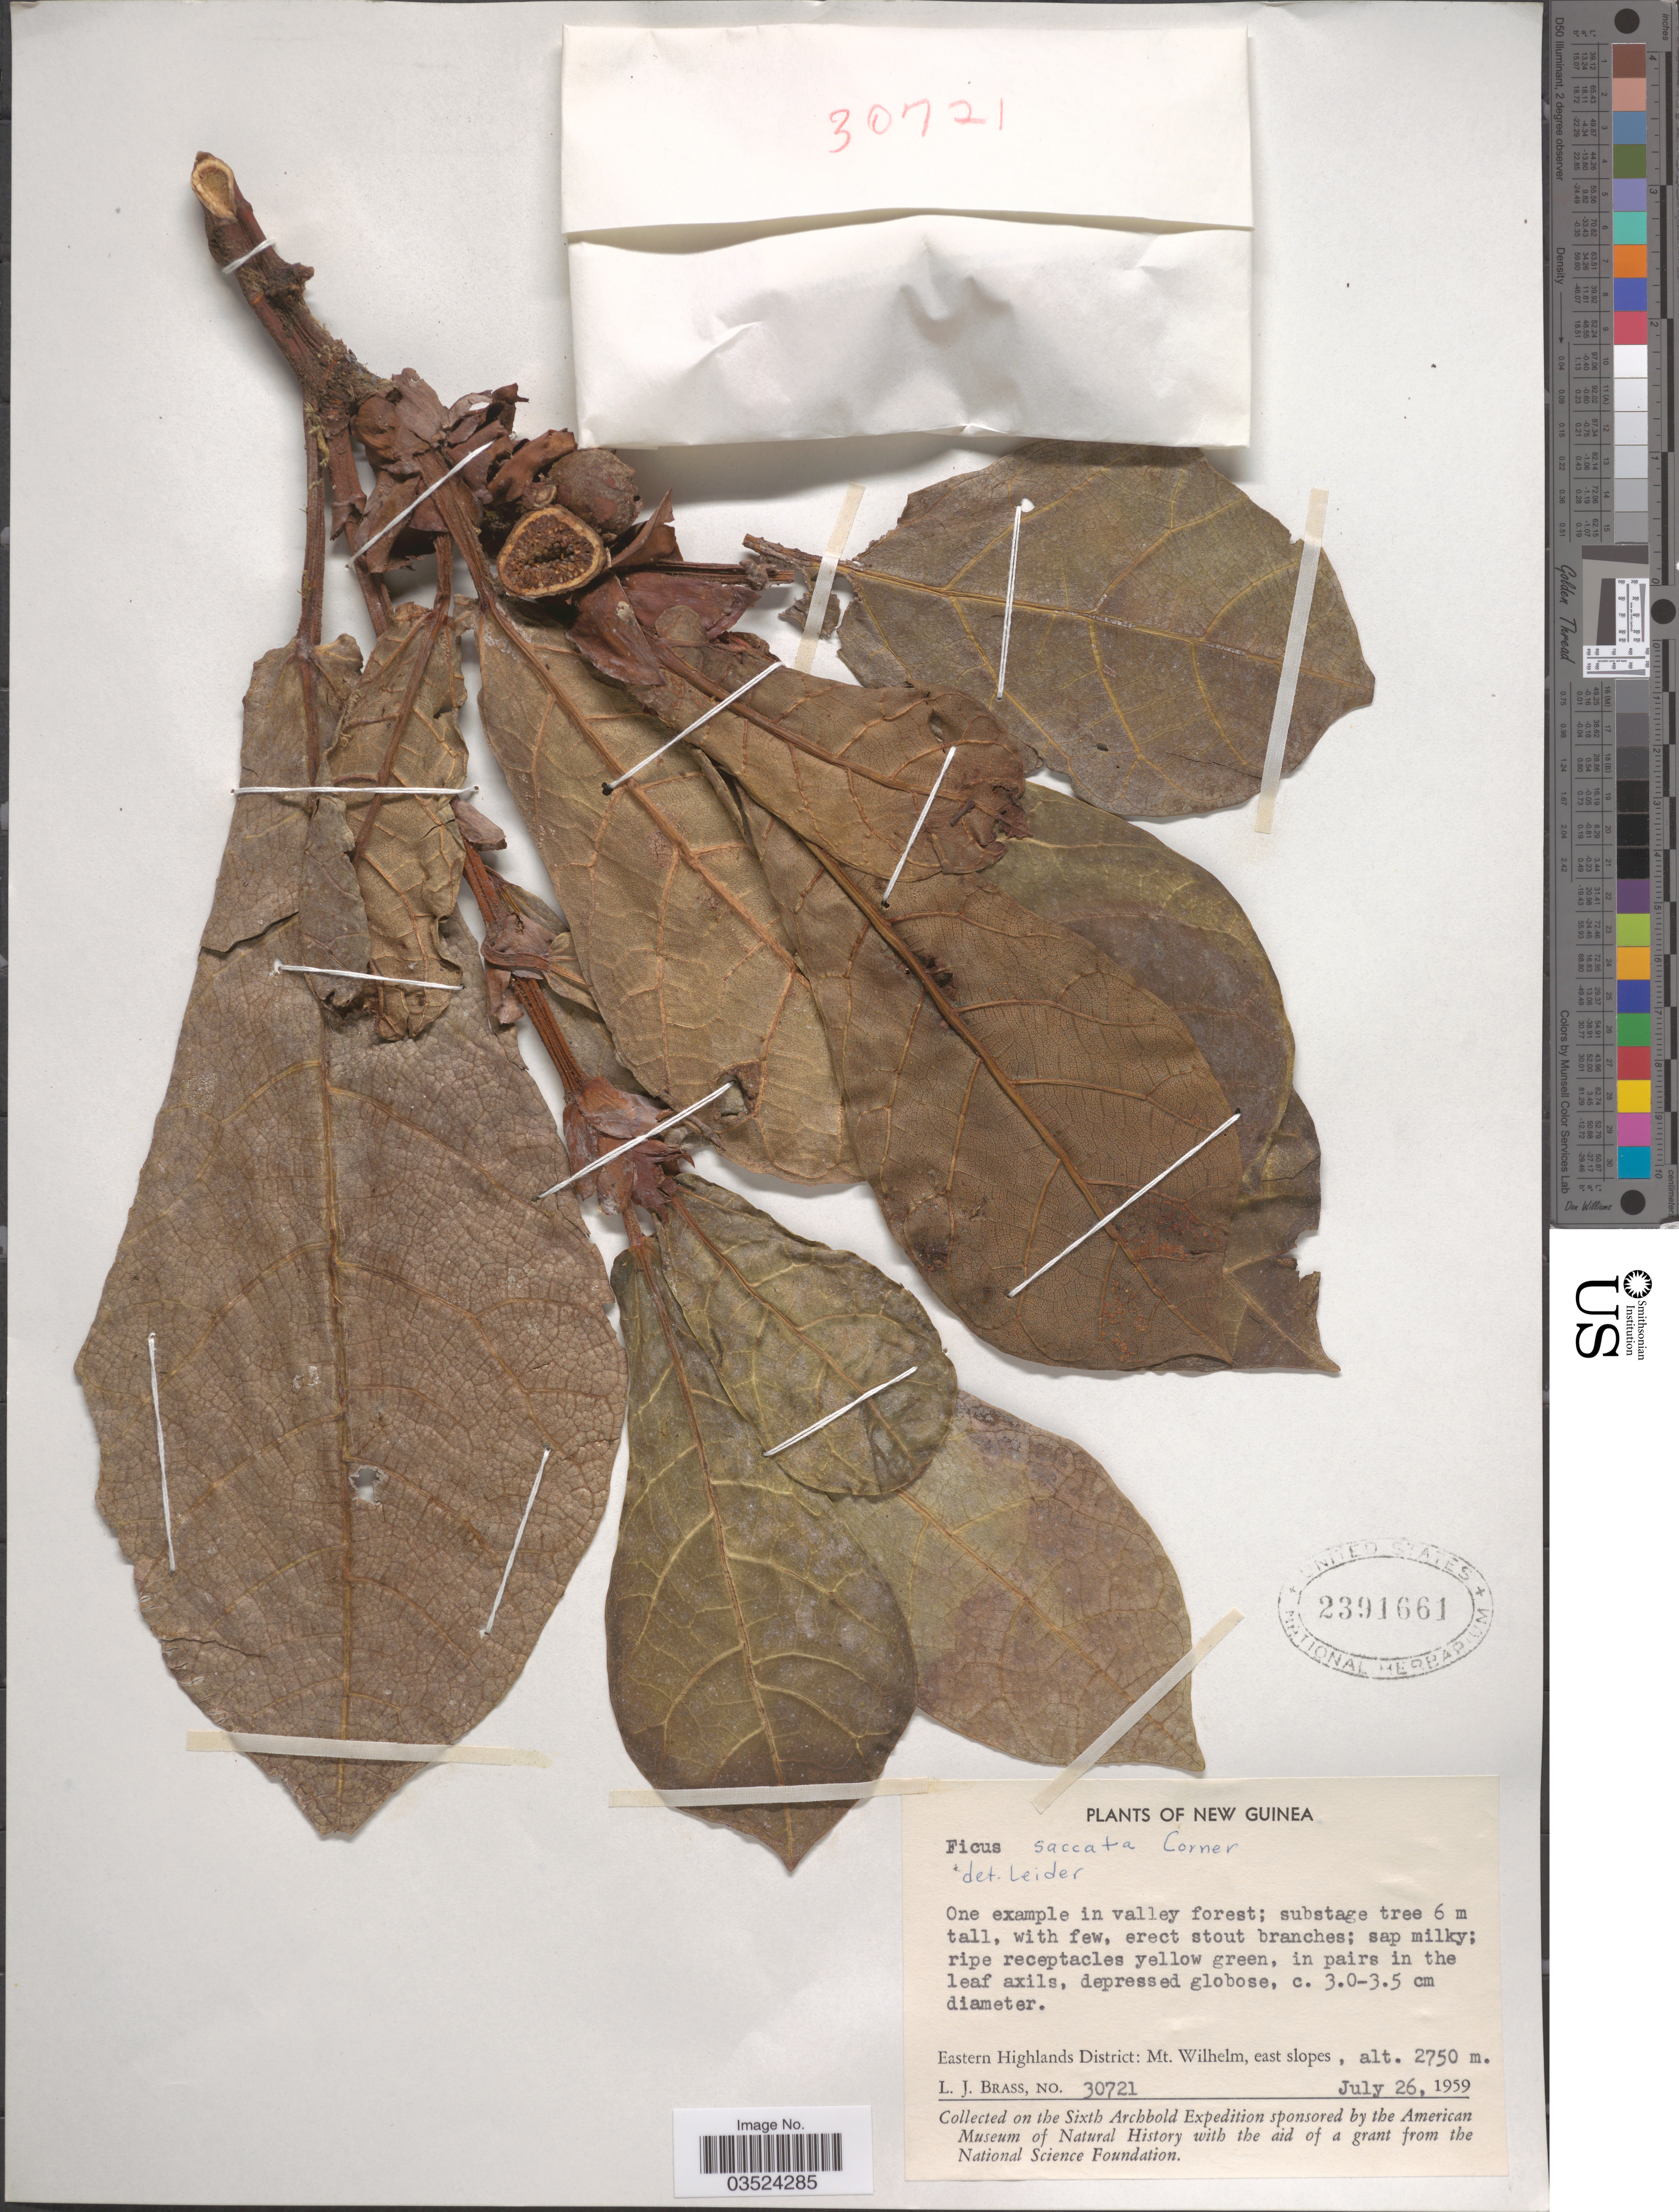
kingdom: Plantae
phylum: Tracheophyta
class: Magnoliopsida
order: Rosales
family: Moraceae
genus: Ficus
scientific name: Ficus saccata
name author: Corner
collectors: L. J. Brass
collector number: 30721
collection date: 1959-07-26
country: Papua New Guinea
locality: New Guinea. Eastern Highlands District: Mt. Wilhelm, east slopes.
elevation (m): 2750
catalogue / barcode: US 2391661